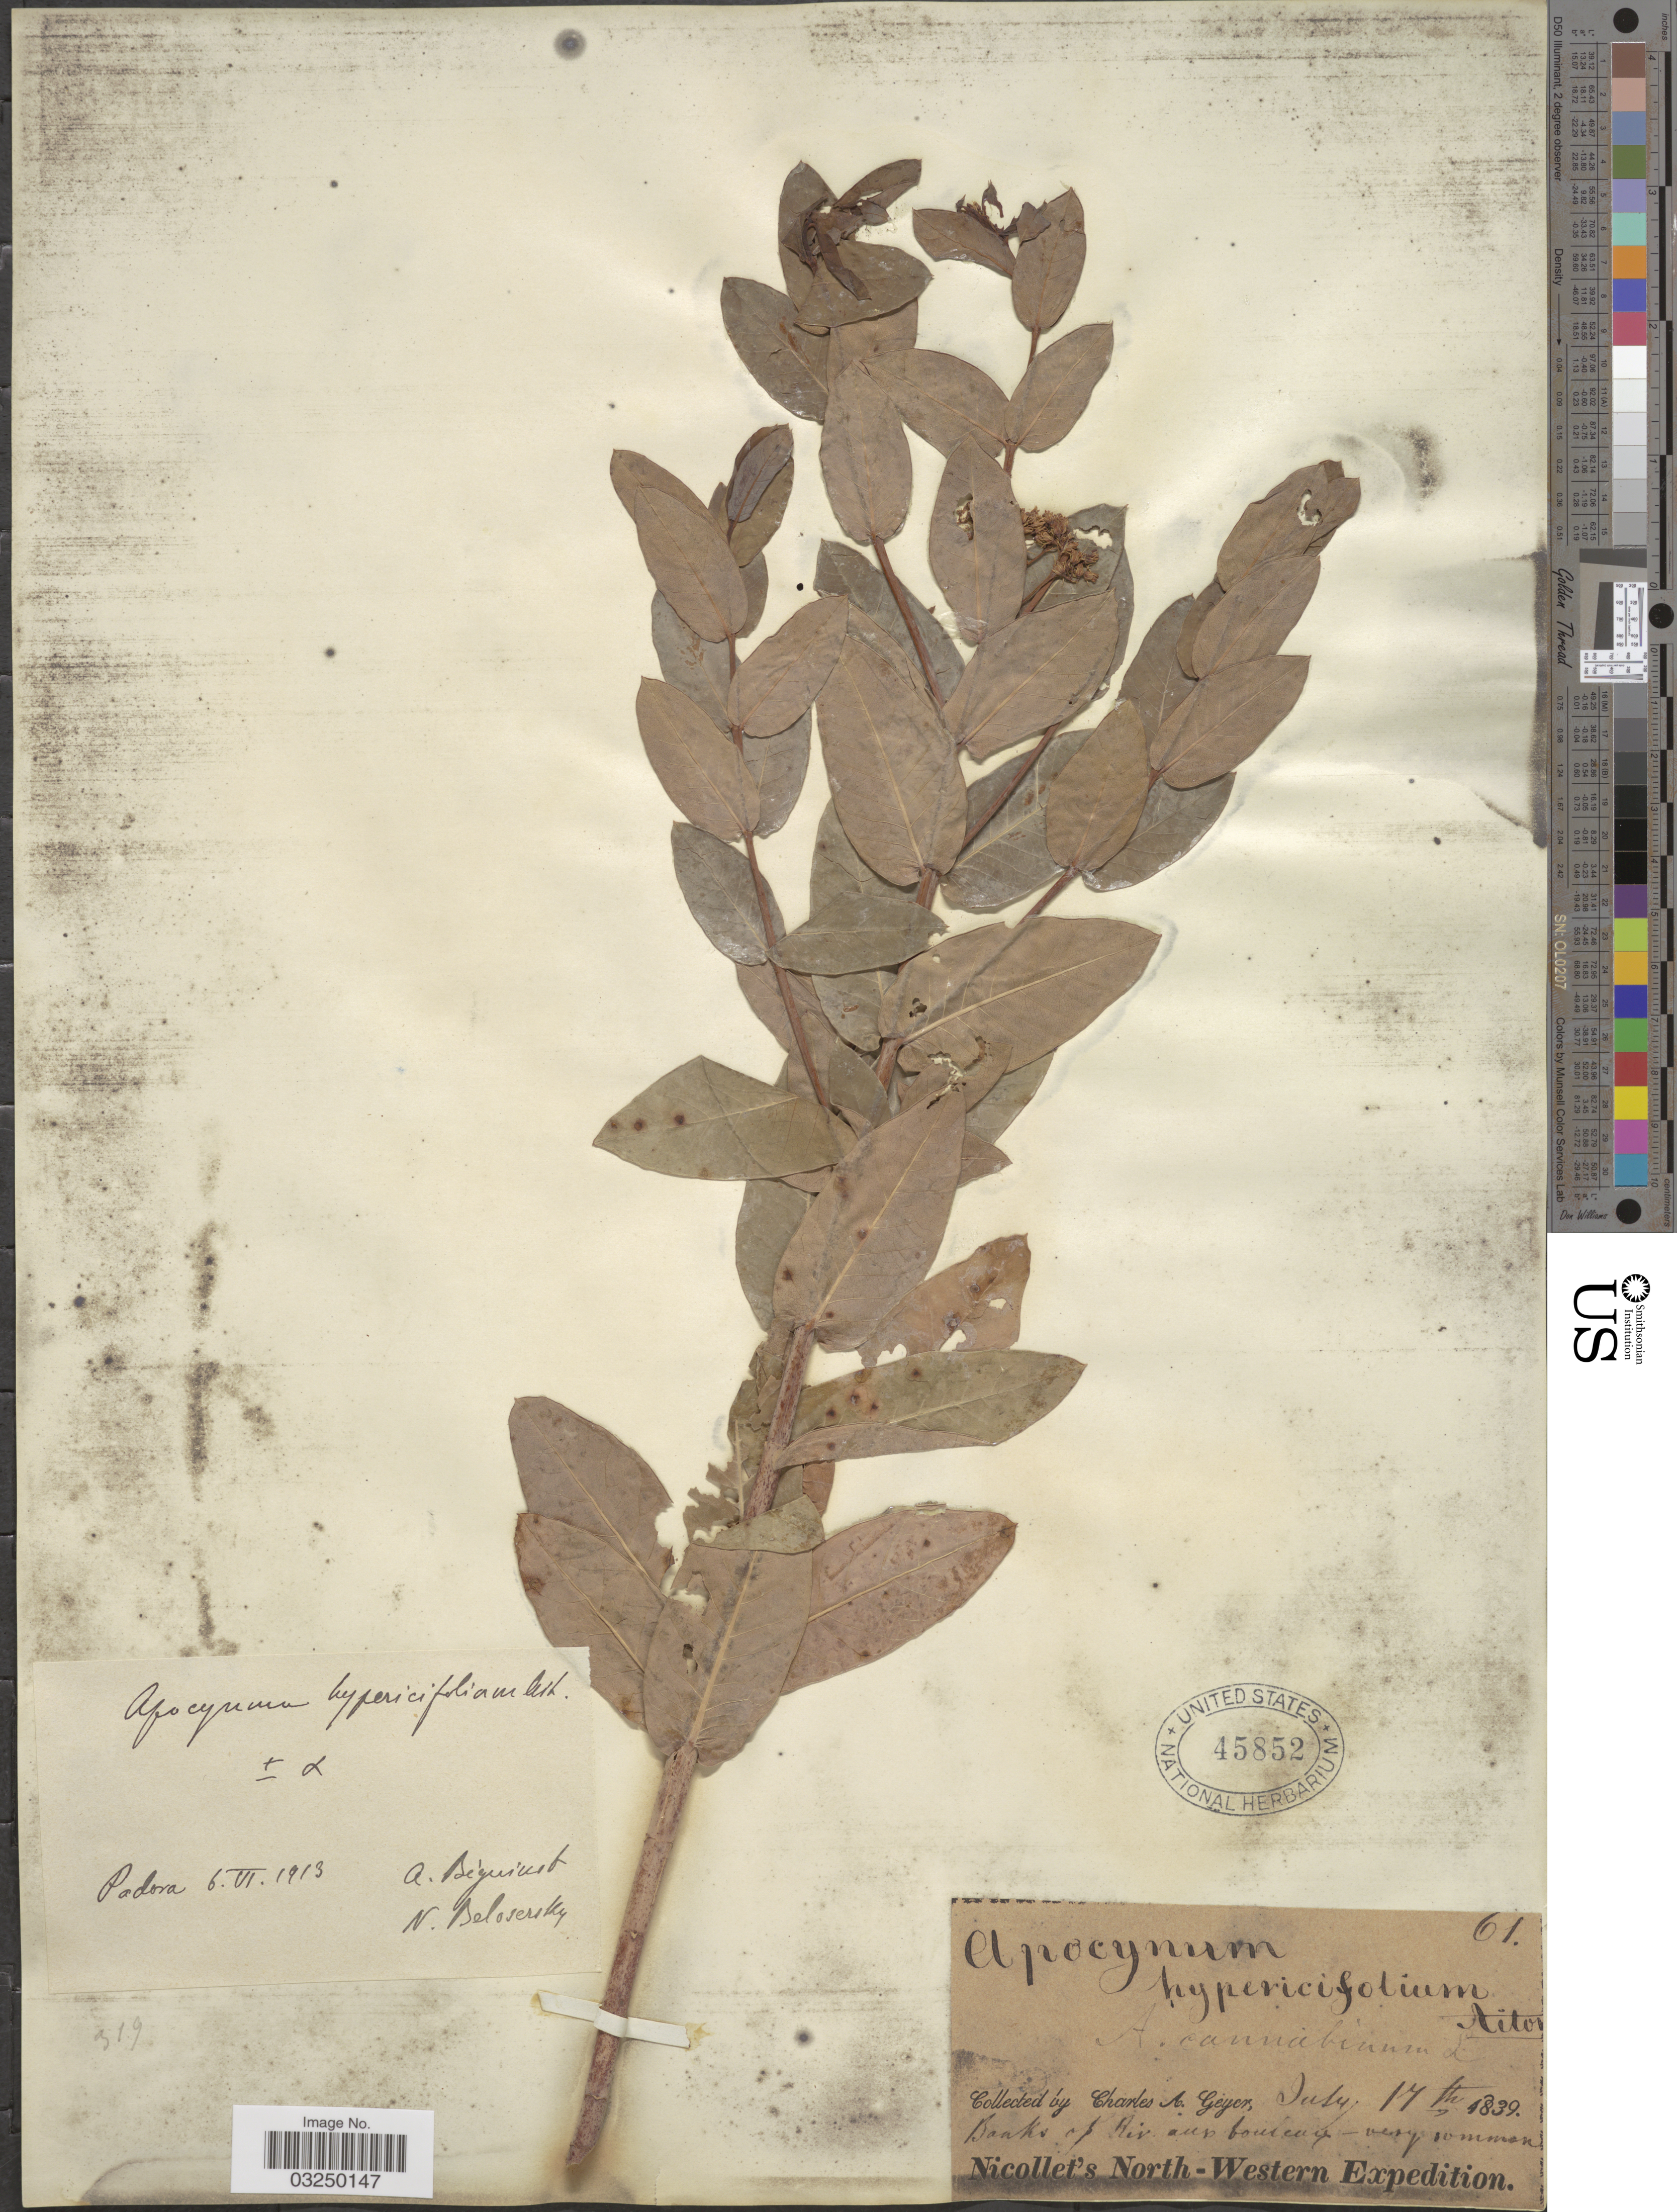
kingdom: Plantae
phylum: Tracheophyta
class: Magnoliopsida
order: Gentianales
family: Apocynaceae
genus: Apocynum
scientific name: Apocynum sibiricum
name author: Jacq.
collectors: C. A. Geyer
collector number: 61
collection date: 1839-07-17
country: United States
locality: Banks of Riv. aux Bouleau. North-Western.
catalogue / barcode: US 45852